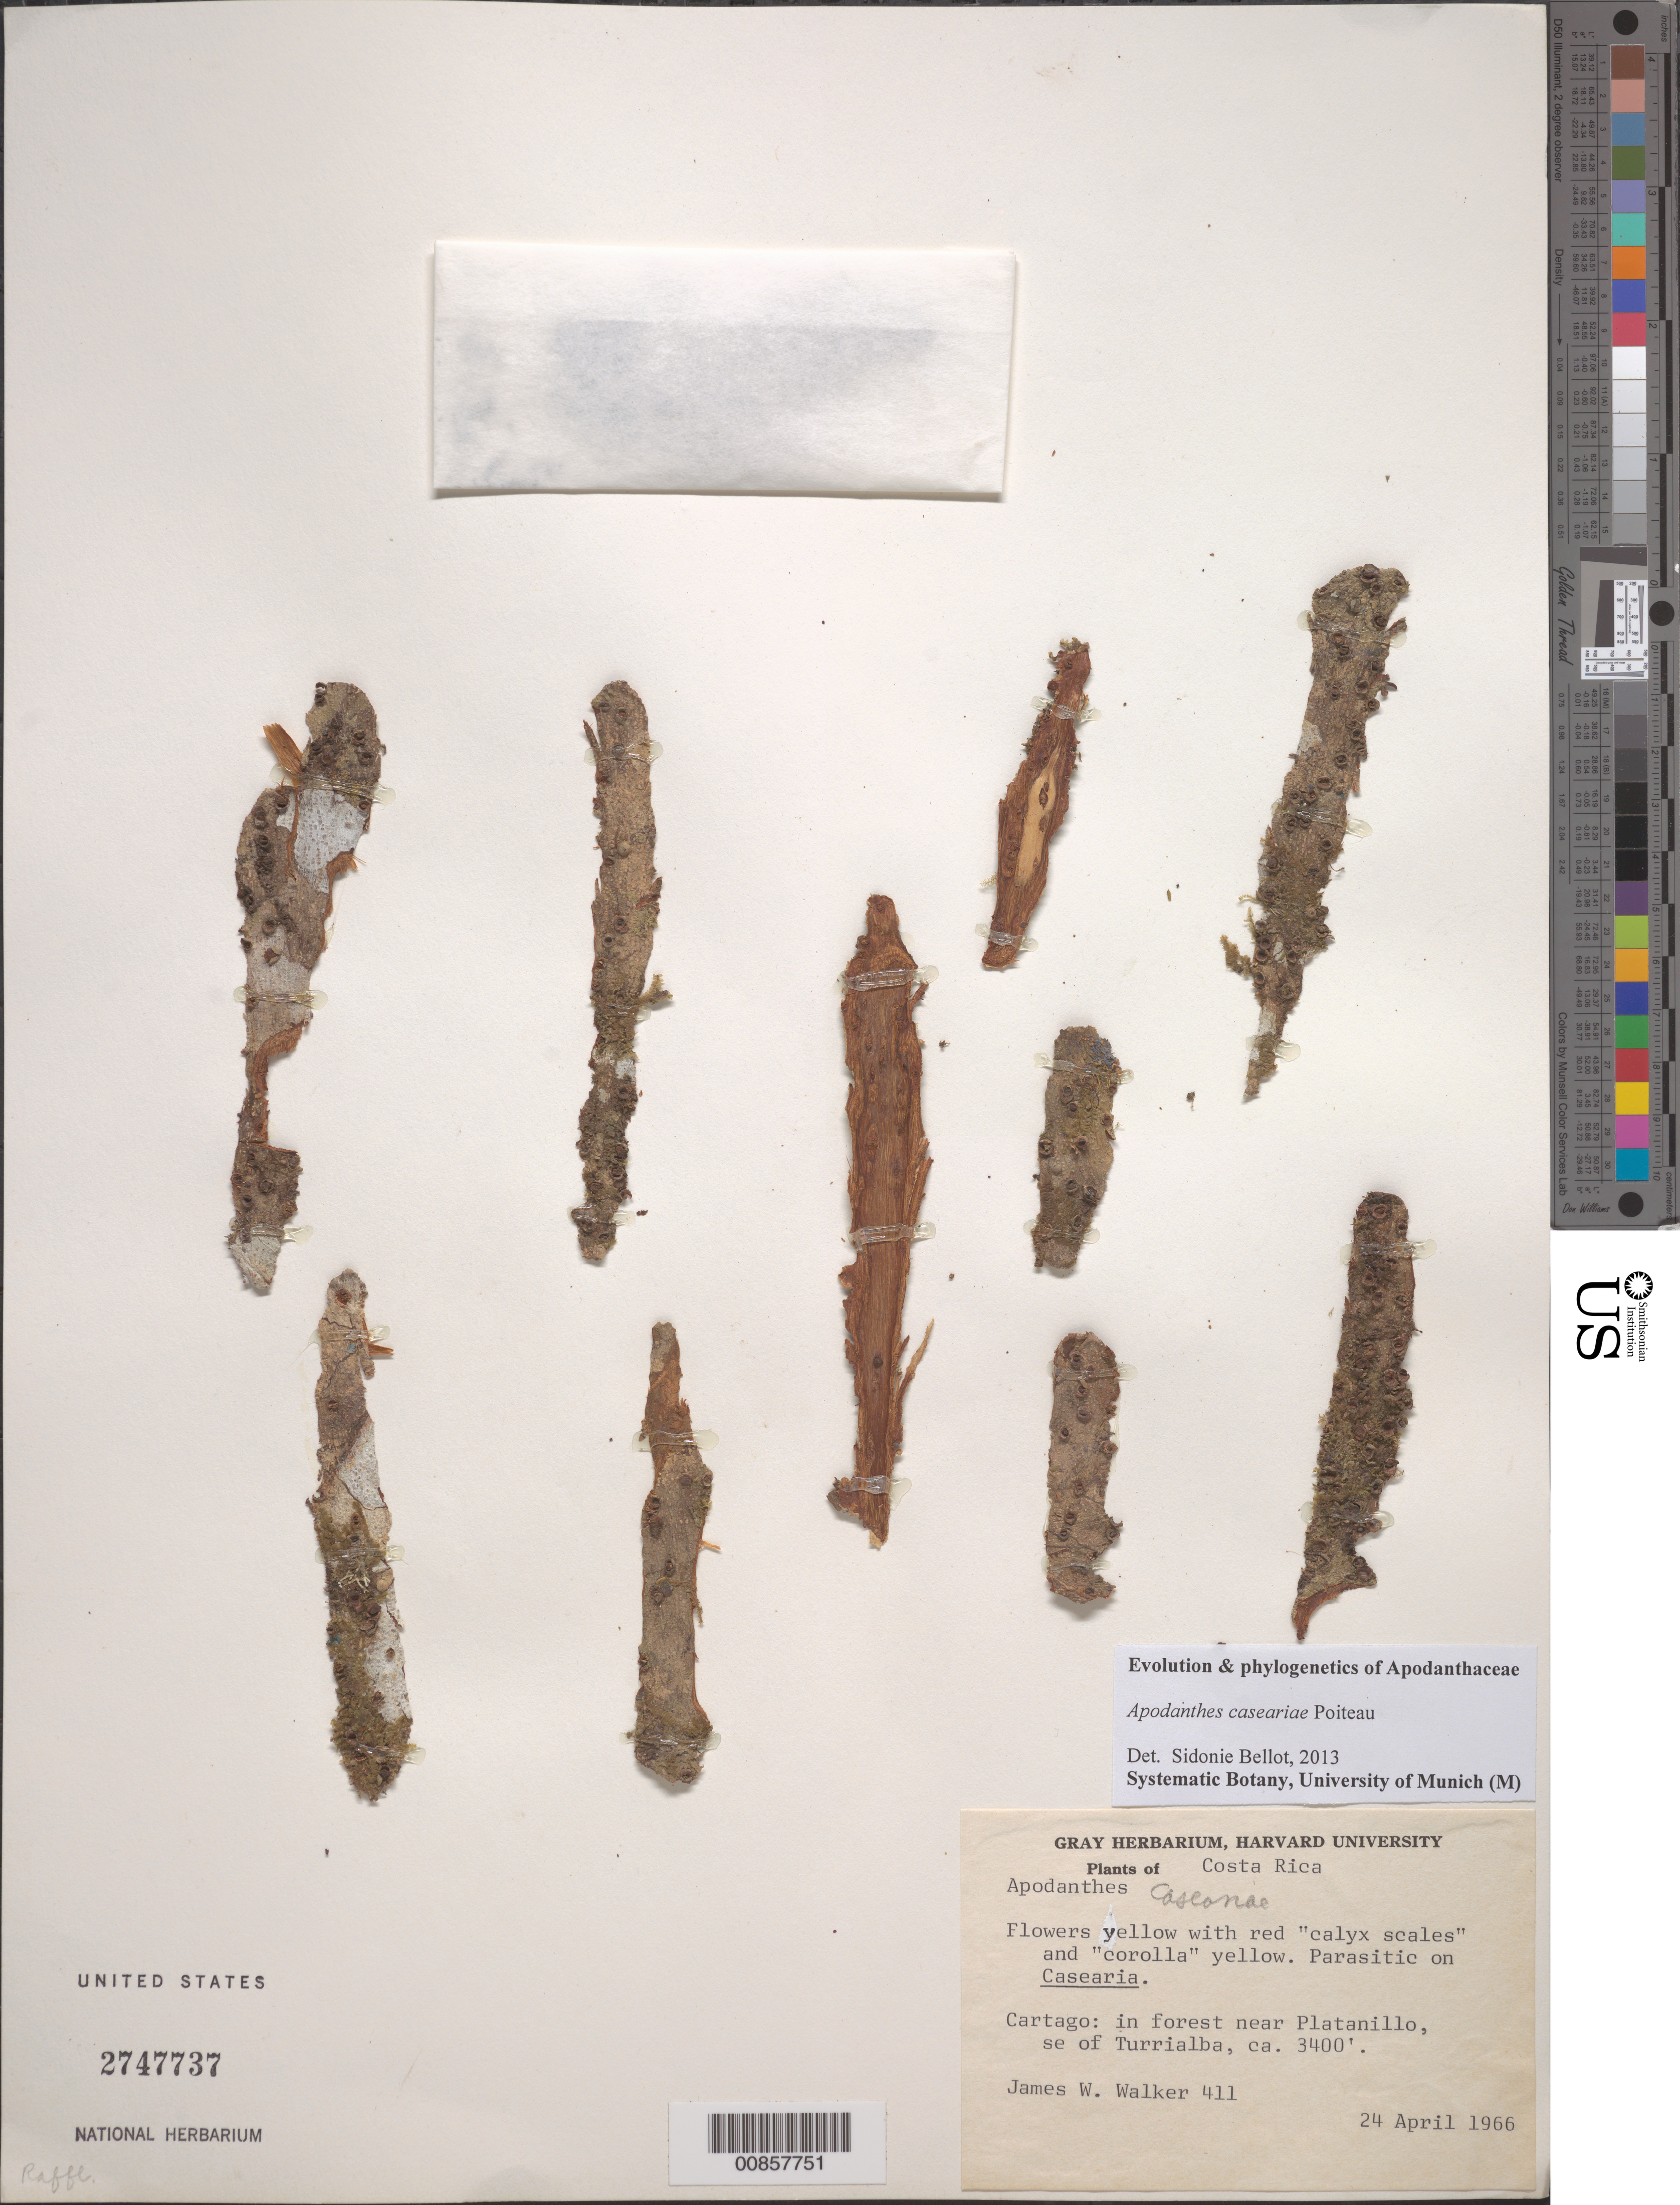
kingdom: Plantae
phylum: Tracheophyta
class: Magnoliopsida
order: Cucurbitales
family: Apodanthaceae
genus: Apodanthes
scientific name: Apodanthes caseariae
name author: Poit.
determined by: Bellot, Sidonie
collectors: J. W. Walker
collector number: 411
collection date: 1966-04-24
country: Costa Rica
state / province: Cartago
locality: Near Platanillo, SE of Turrialba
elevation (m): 1036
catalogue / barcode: US 2747737